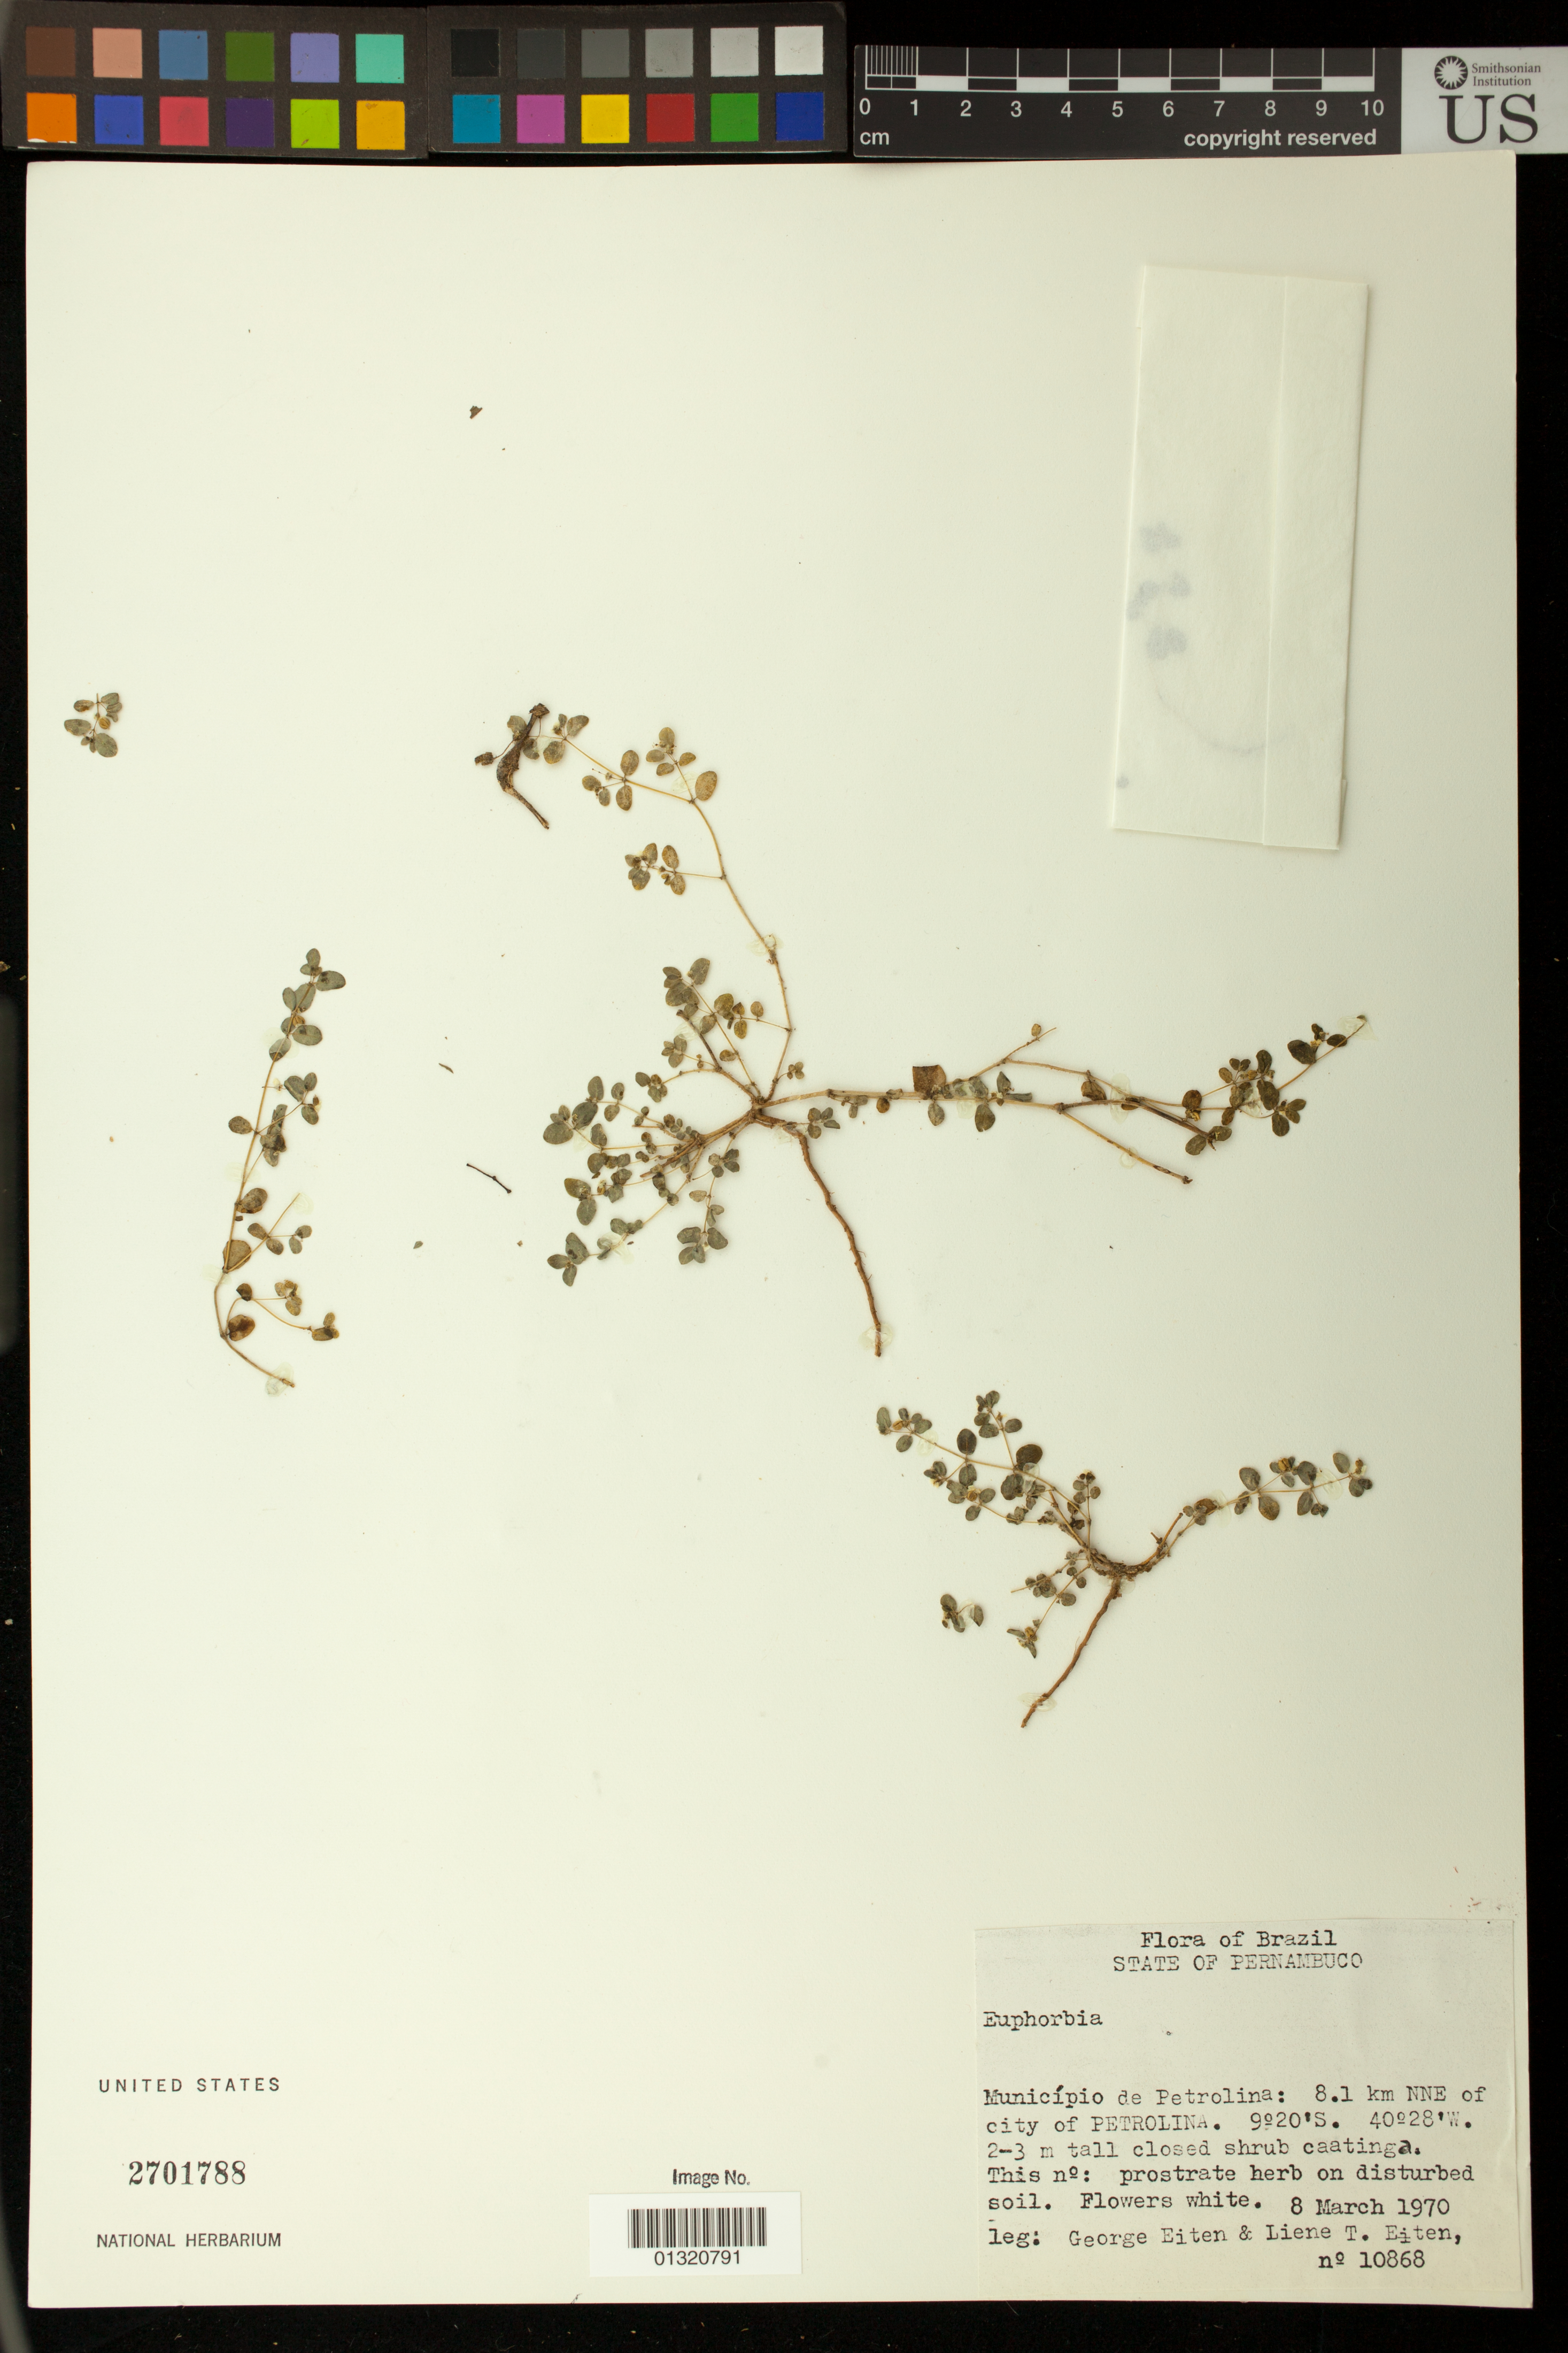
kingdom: Plantae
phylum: Tracheophyta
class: Magnoliopsida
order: Malpighiales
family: Euphorbiaceae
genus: Euphorbia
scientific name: Euphorbia sp.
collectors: G. Eiten & L. T. Eiten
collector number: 10868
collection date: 1970-03-08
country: Brazil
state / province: Pernambuco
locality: Municipio de Petrolina: 8.1 km NNE of city of Petrolina.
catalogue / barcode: US 2701788